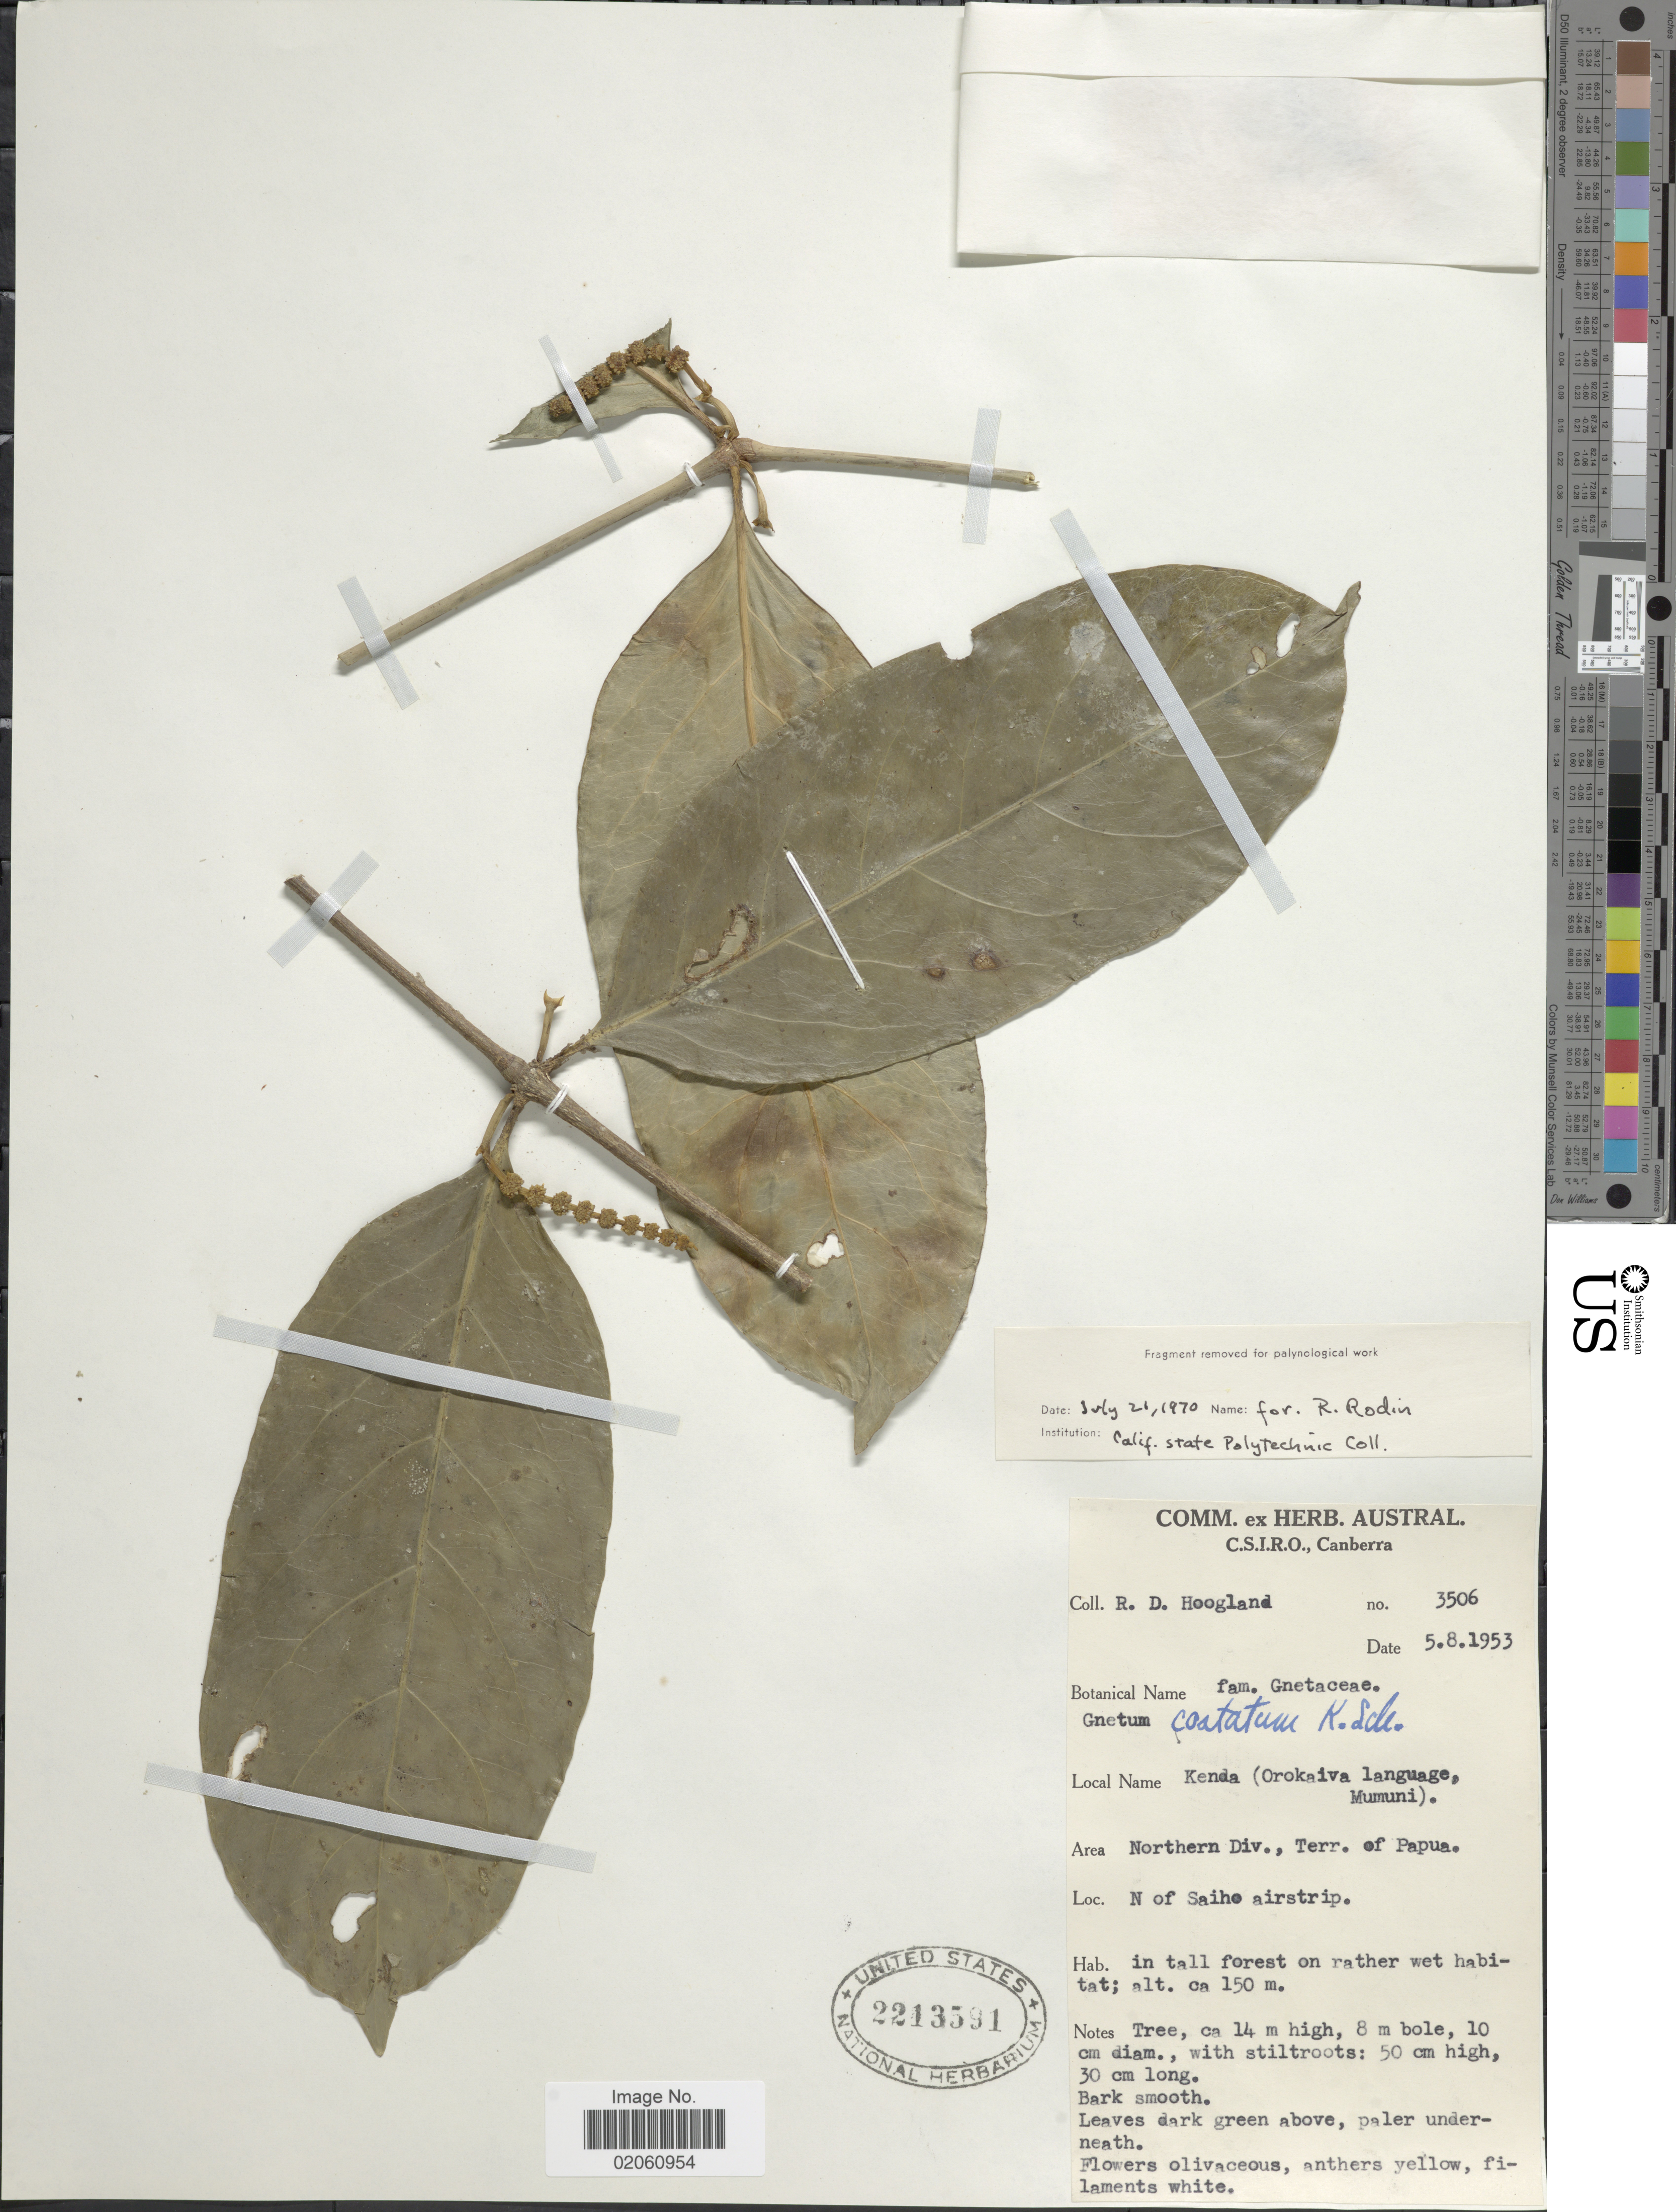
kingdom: Plantae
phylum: Tracheophyta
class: Gnetopsida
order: Gnetales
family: Gnetaceae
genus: Gnetum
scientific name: Gnetum costatum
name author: K. Schum.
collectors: R. D. Hoogland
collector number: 3506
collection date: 1953-08-05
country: Papua New Guinea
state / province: Northern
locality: Area Northern Div., Terr of Papua, N of Saihe airstrip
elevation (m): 150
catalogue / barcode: US 2213591